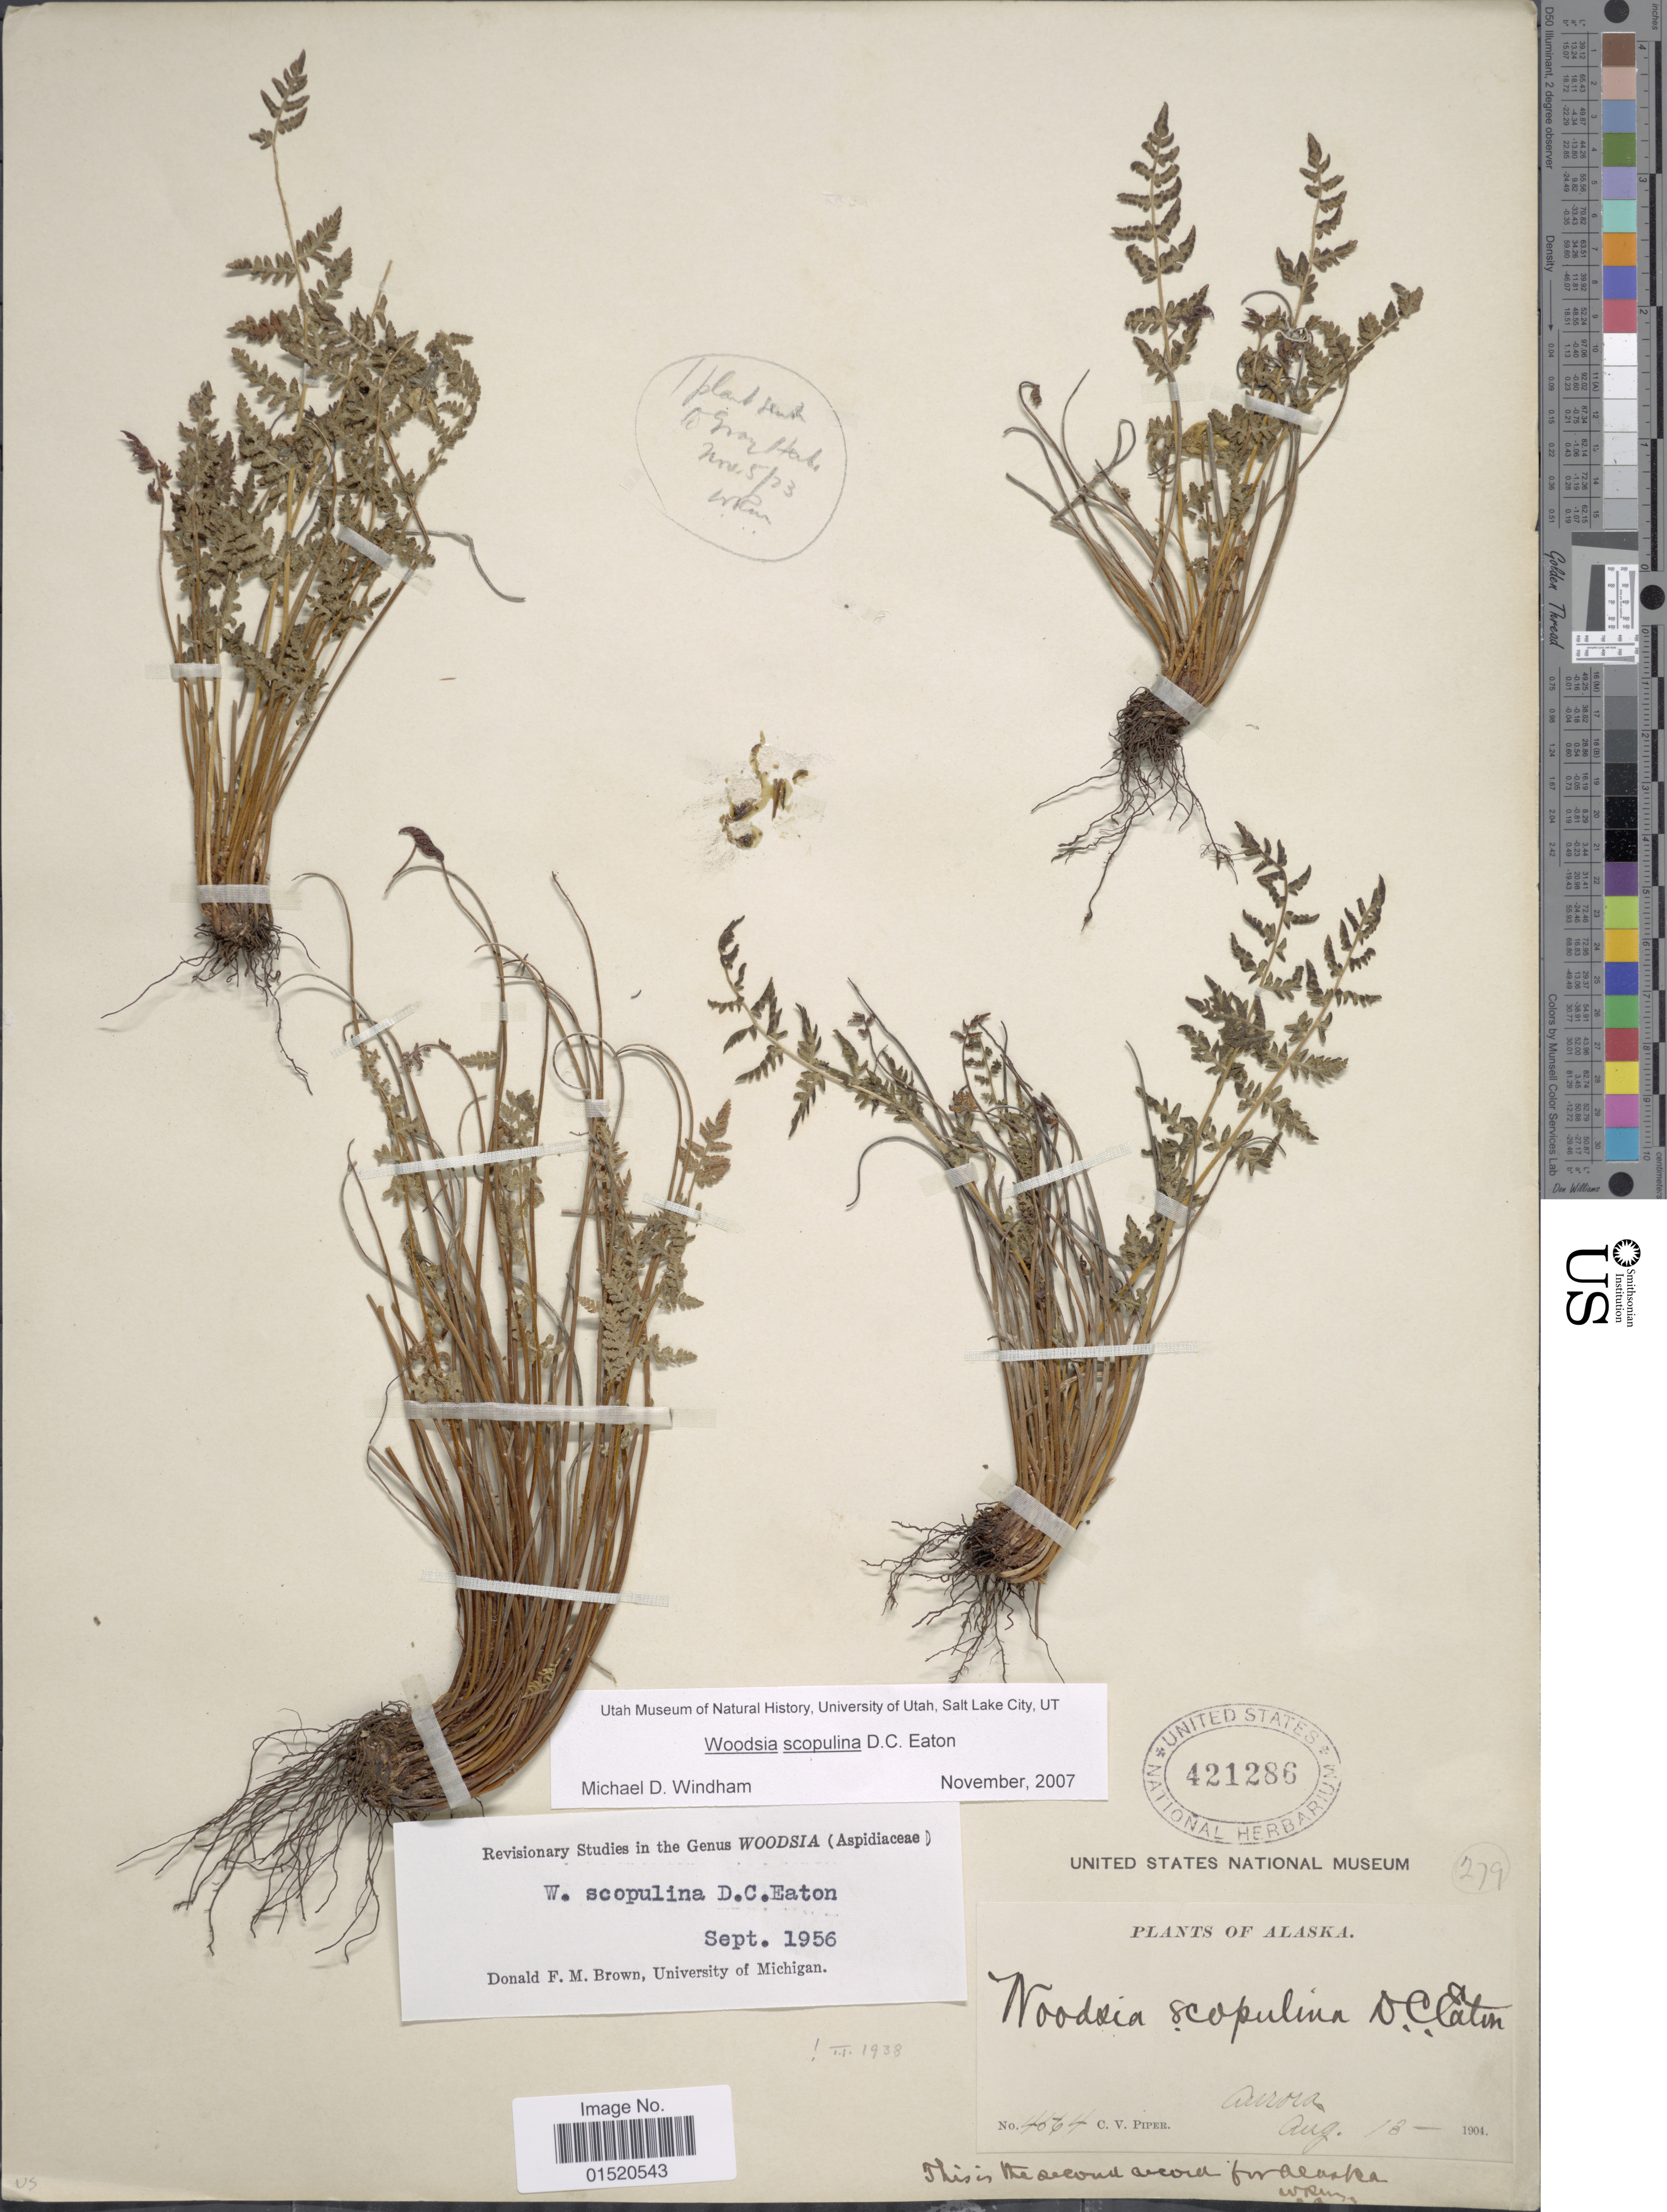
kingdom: Plantae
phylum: Tracheophyta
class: Polypodiopsida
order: Polypodiales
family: Woodsiaceae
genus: Woodsia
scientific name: Woodsia scopulina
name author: D.C. Eaton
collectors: C. V. Piper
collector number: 4664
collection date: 1904-08-13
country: United States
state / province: Alaska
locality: Aurora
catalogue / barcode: US 421286